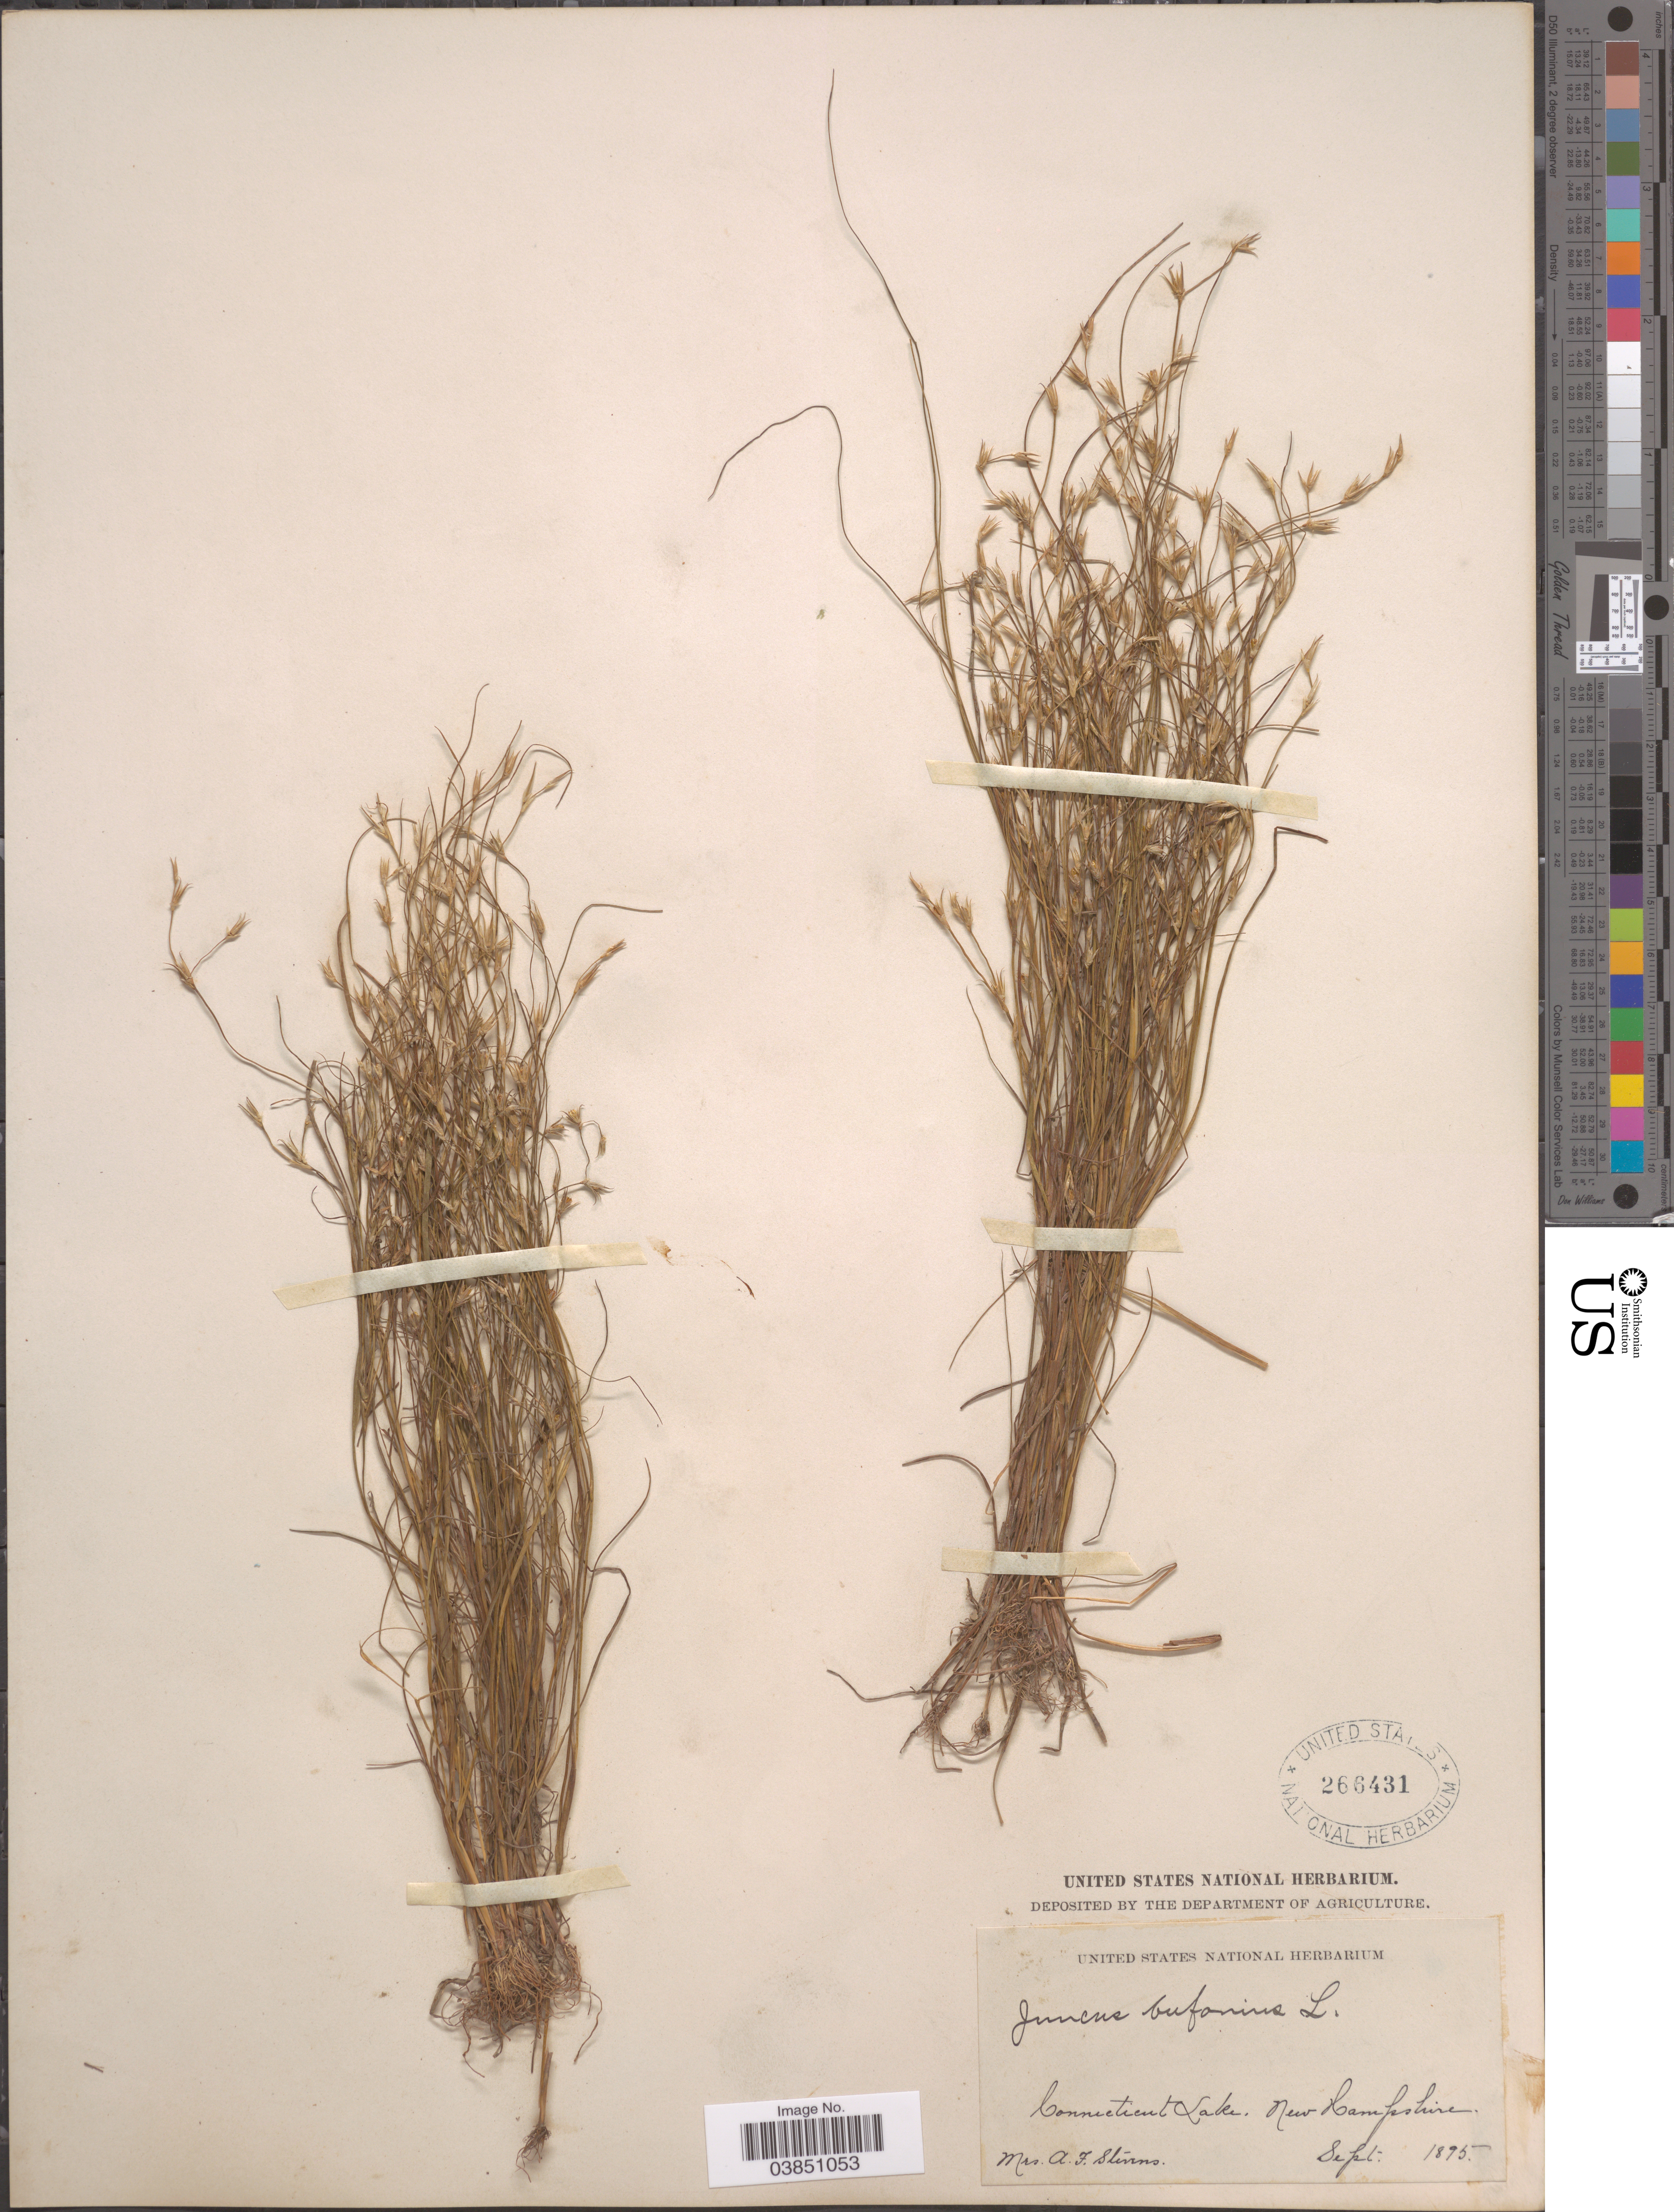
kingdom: Plantae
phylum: Tracheophyta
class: Liliopsida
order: Poales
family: Juncaceae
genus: Juncus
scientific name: Juncus bufonius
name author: L.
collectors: A. Stevens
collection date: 1895-09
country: United States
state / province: New Hampshire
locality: Connecticut Lake.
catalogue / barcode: US 266431